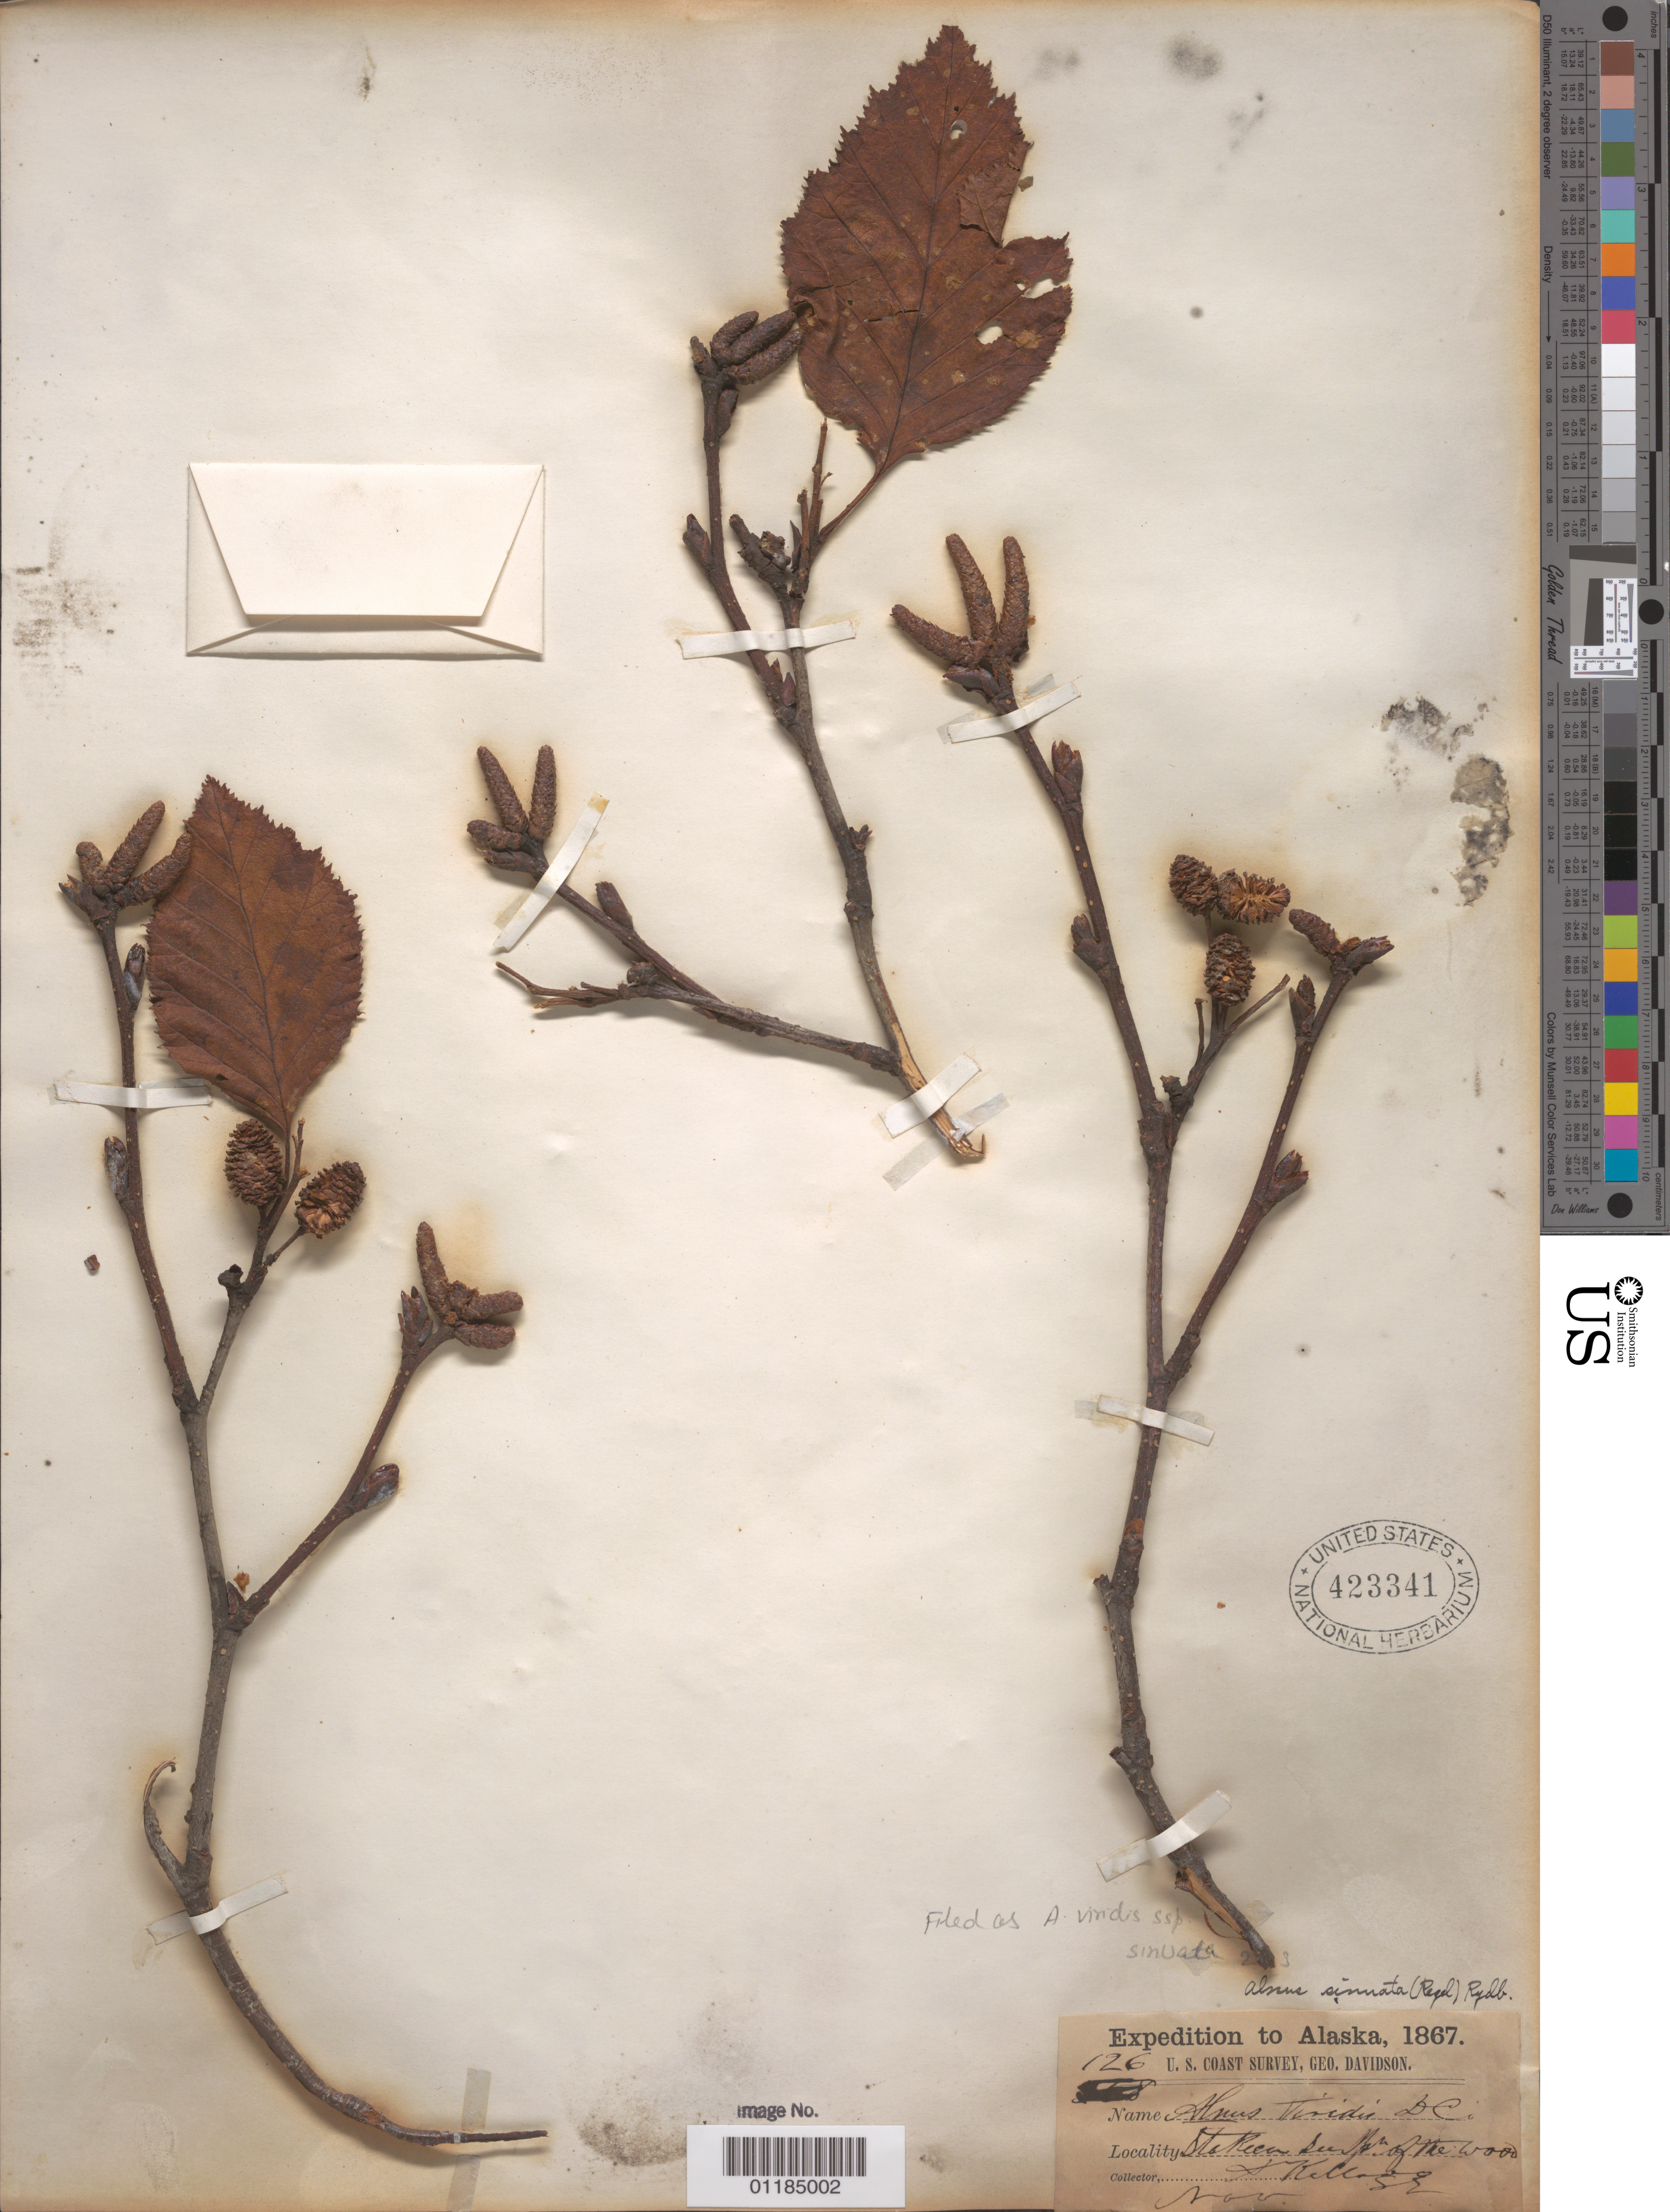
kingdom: Plantae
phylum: Tracheophyta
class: Magnoliopsida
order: Fagales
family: Betulaceae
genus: Alnus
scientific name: Alnus viridis subsp. sinuata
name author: Regel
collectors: A. Kellogg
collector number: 126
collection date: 1867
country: United States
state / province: Alaska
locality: Sitka.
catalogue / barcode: US 423341